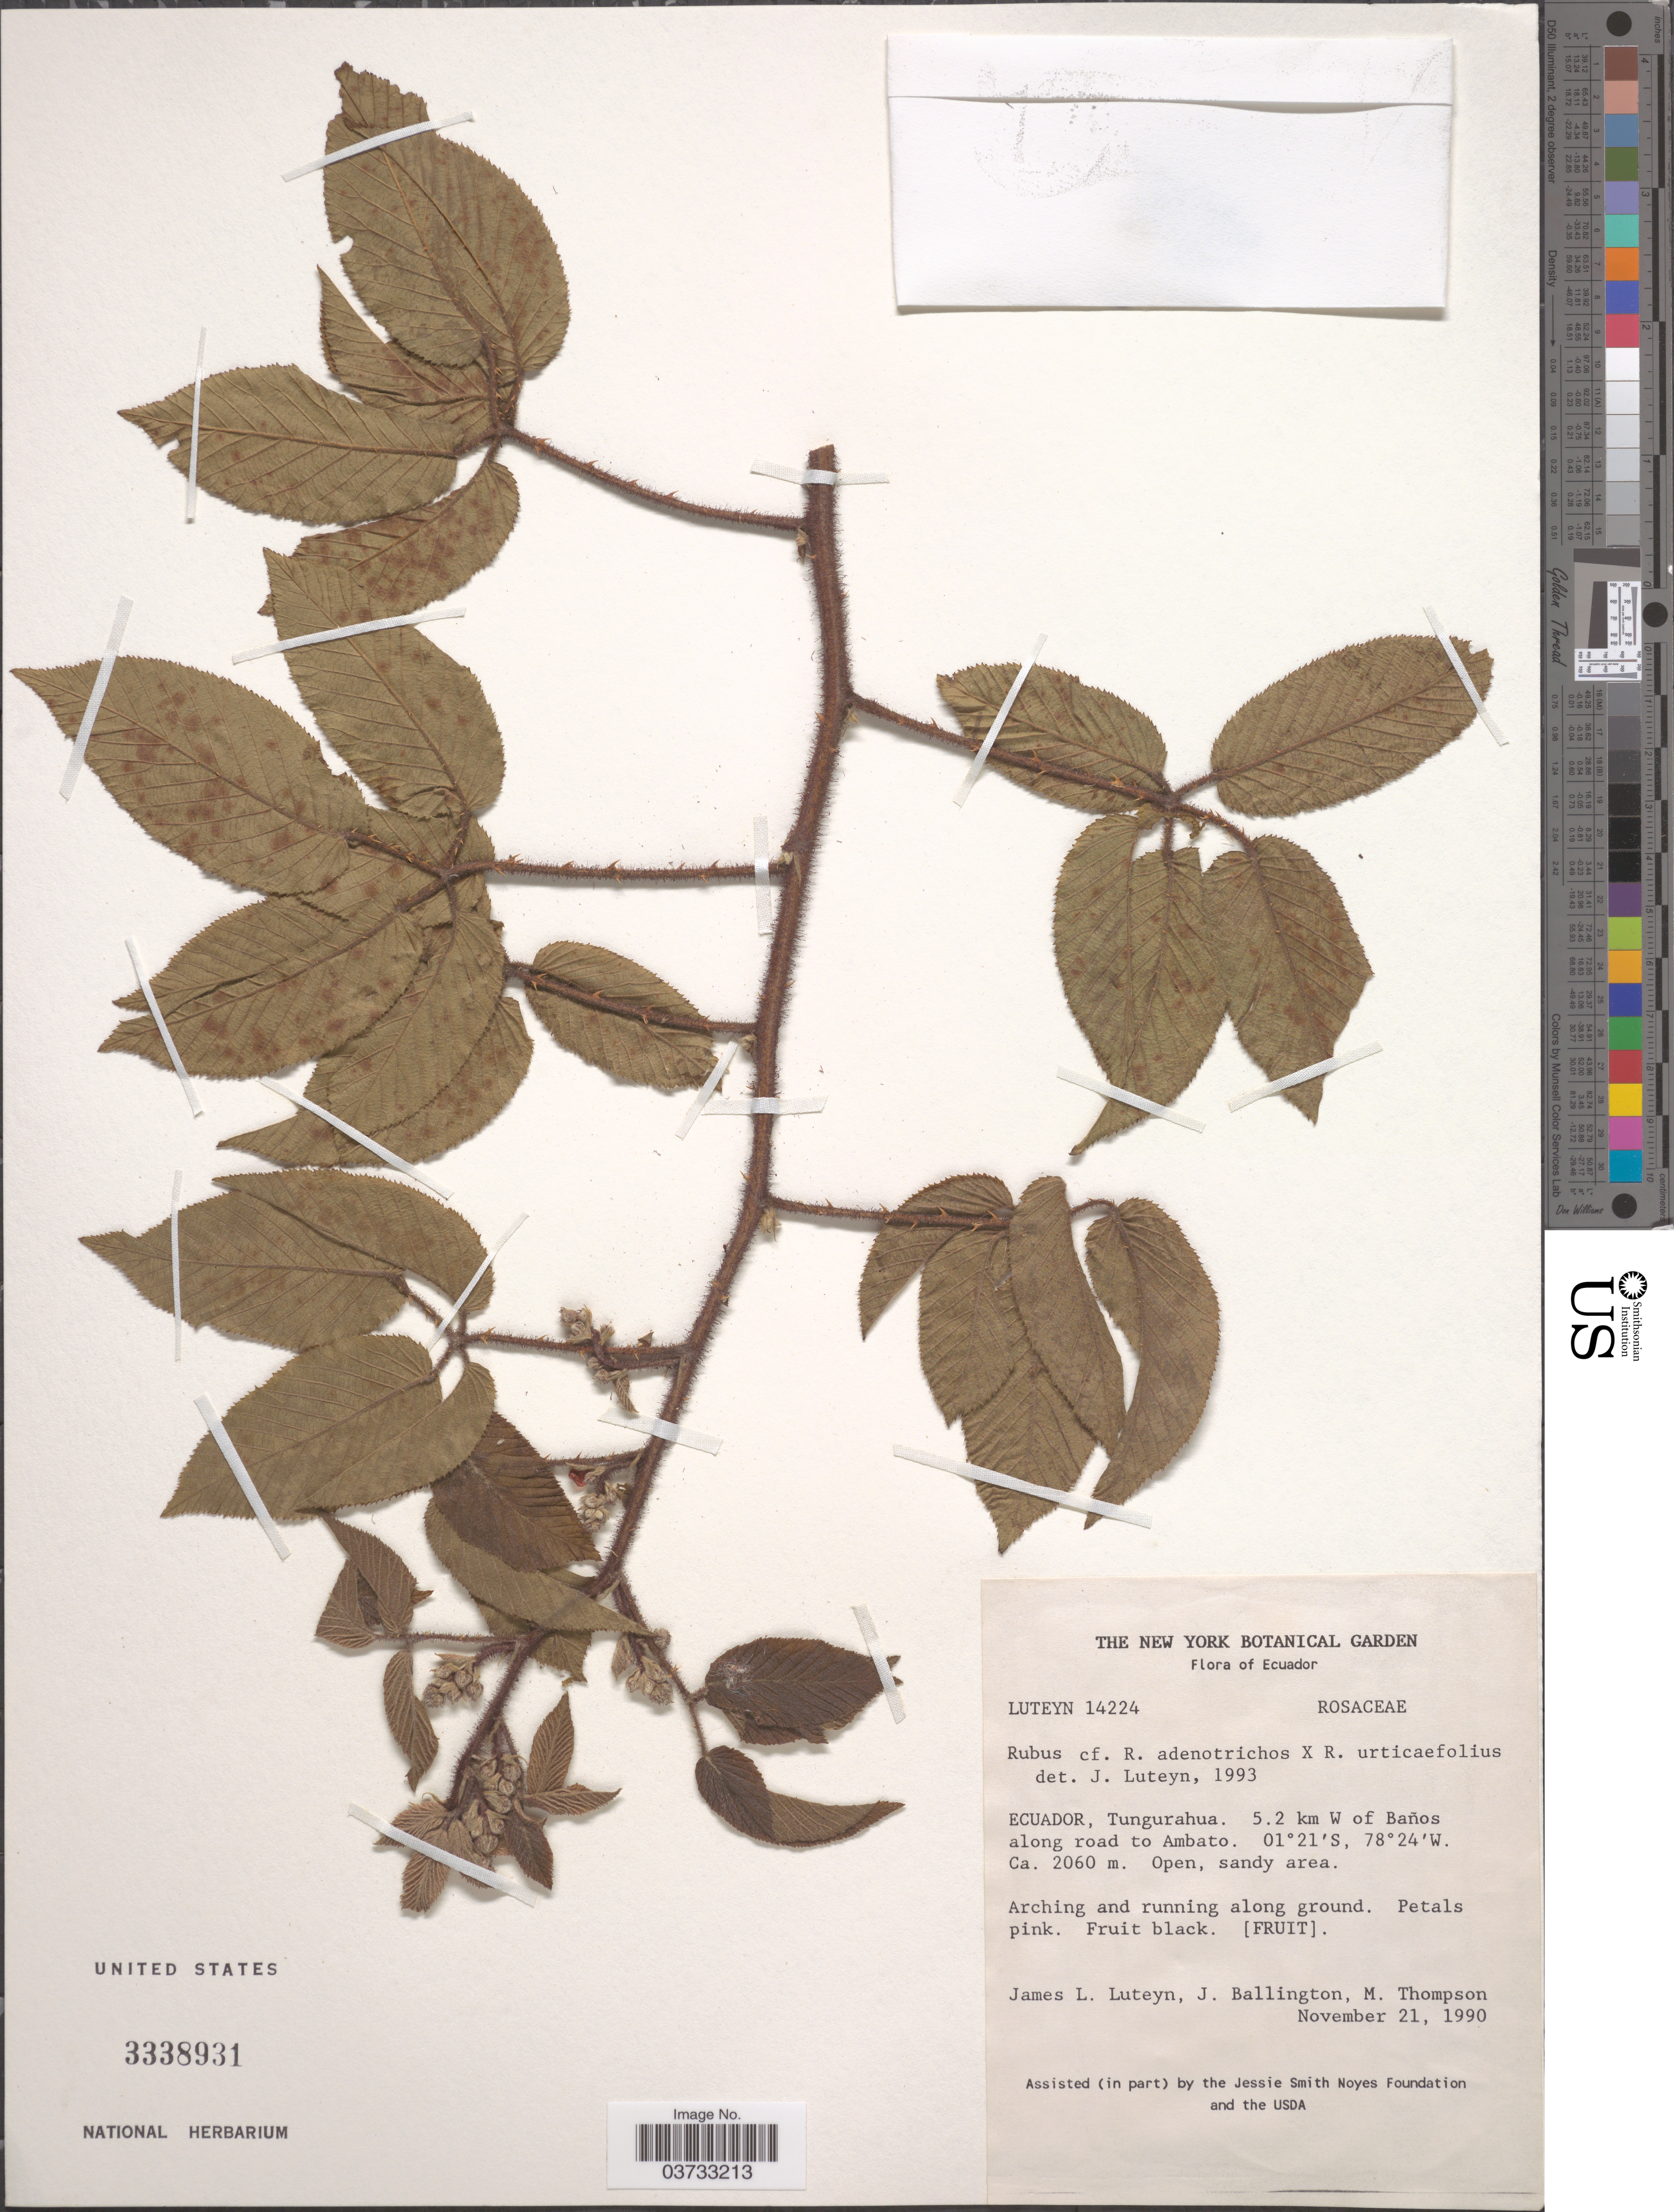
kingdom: Plantae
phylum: Tracheophyta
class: Magnoliopsida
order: Rosales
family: Rosaceae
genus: Rubus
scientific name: Rubus adenotrichos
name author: Schltdl.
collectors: J. Luteyn, J. Ballington & M. Thompson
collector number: Luteyn 14224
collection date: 1990-11-21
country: Ecuador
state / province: Tungurahua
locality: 5.2 km W of Baños along road to Ambato.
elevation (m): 2060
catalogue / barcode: US 3338931